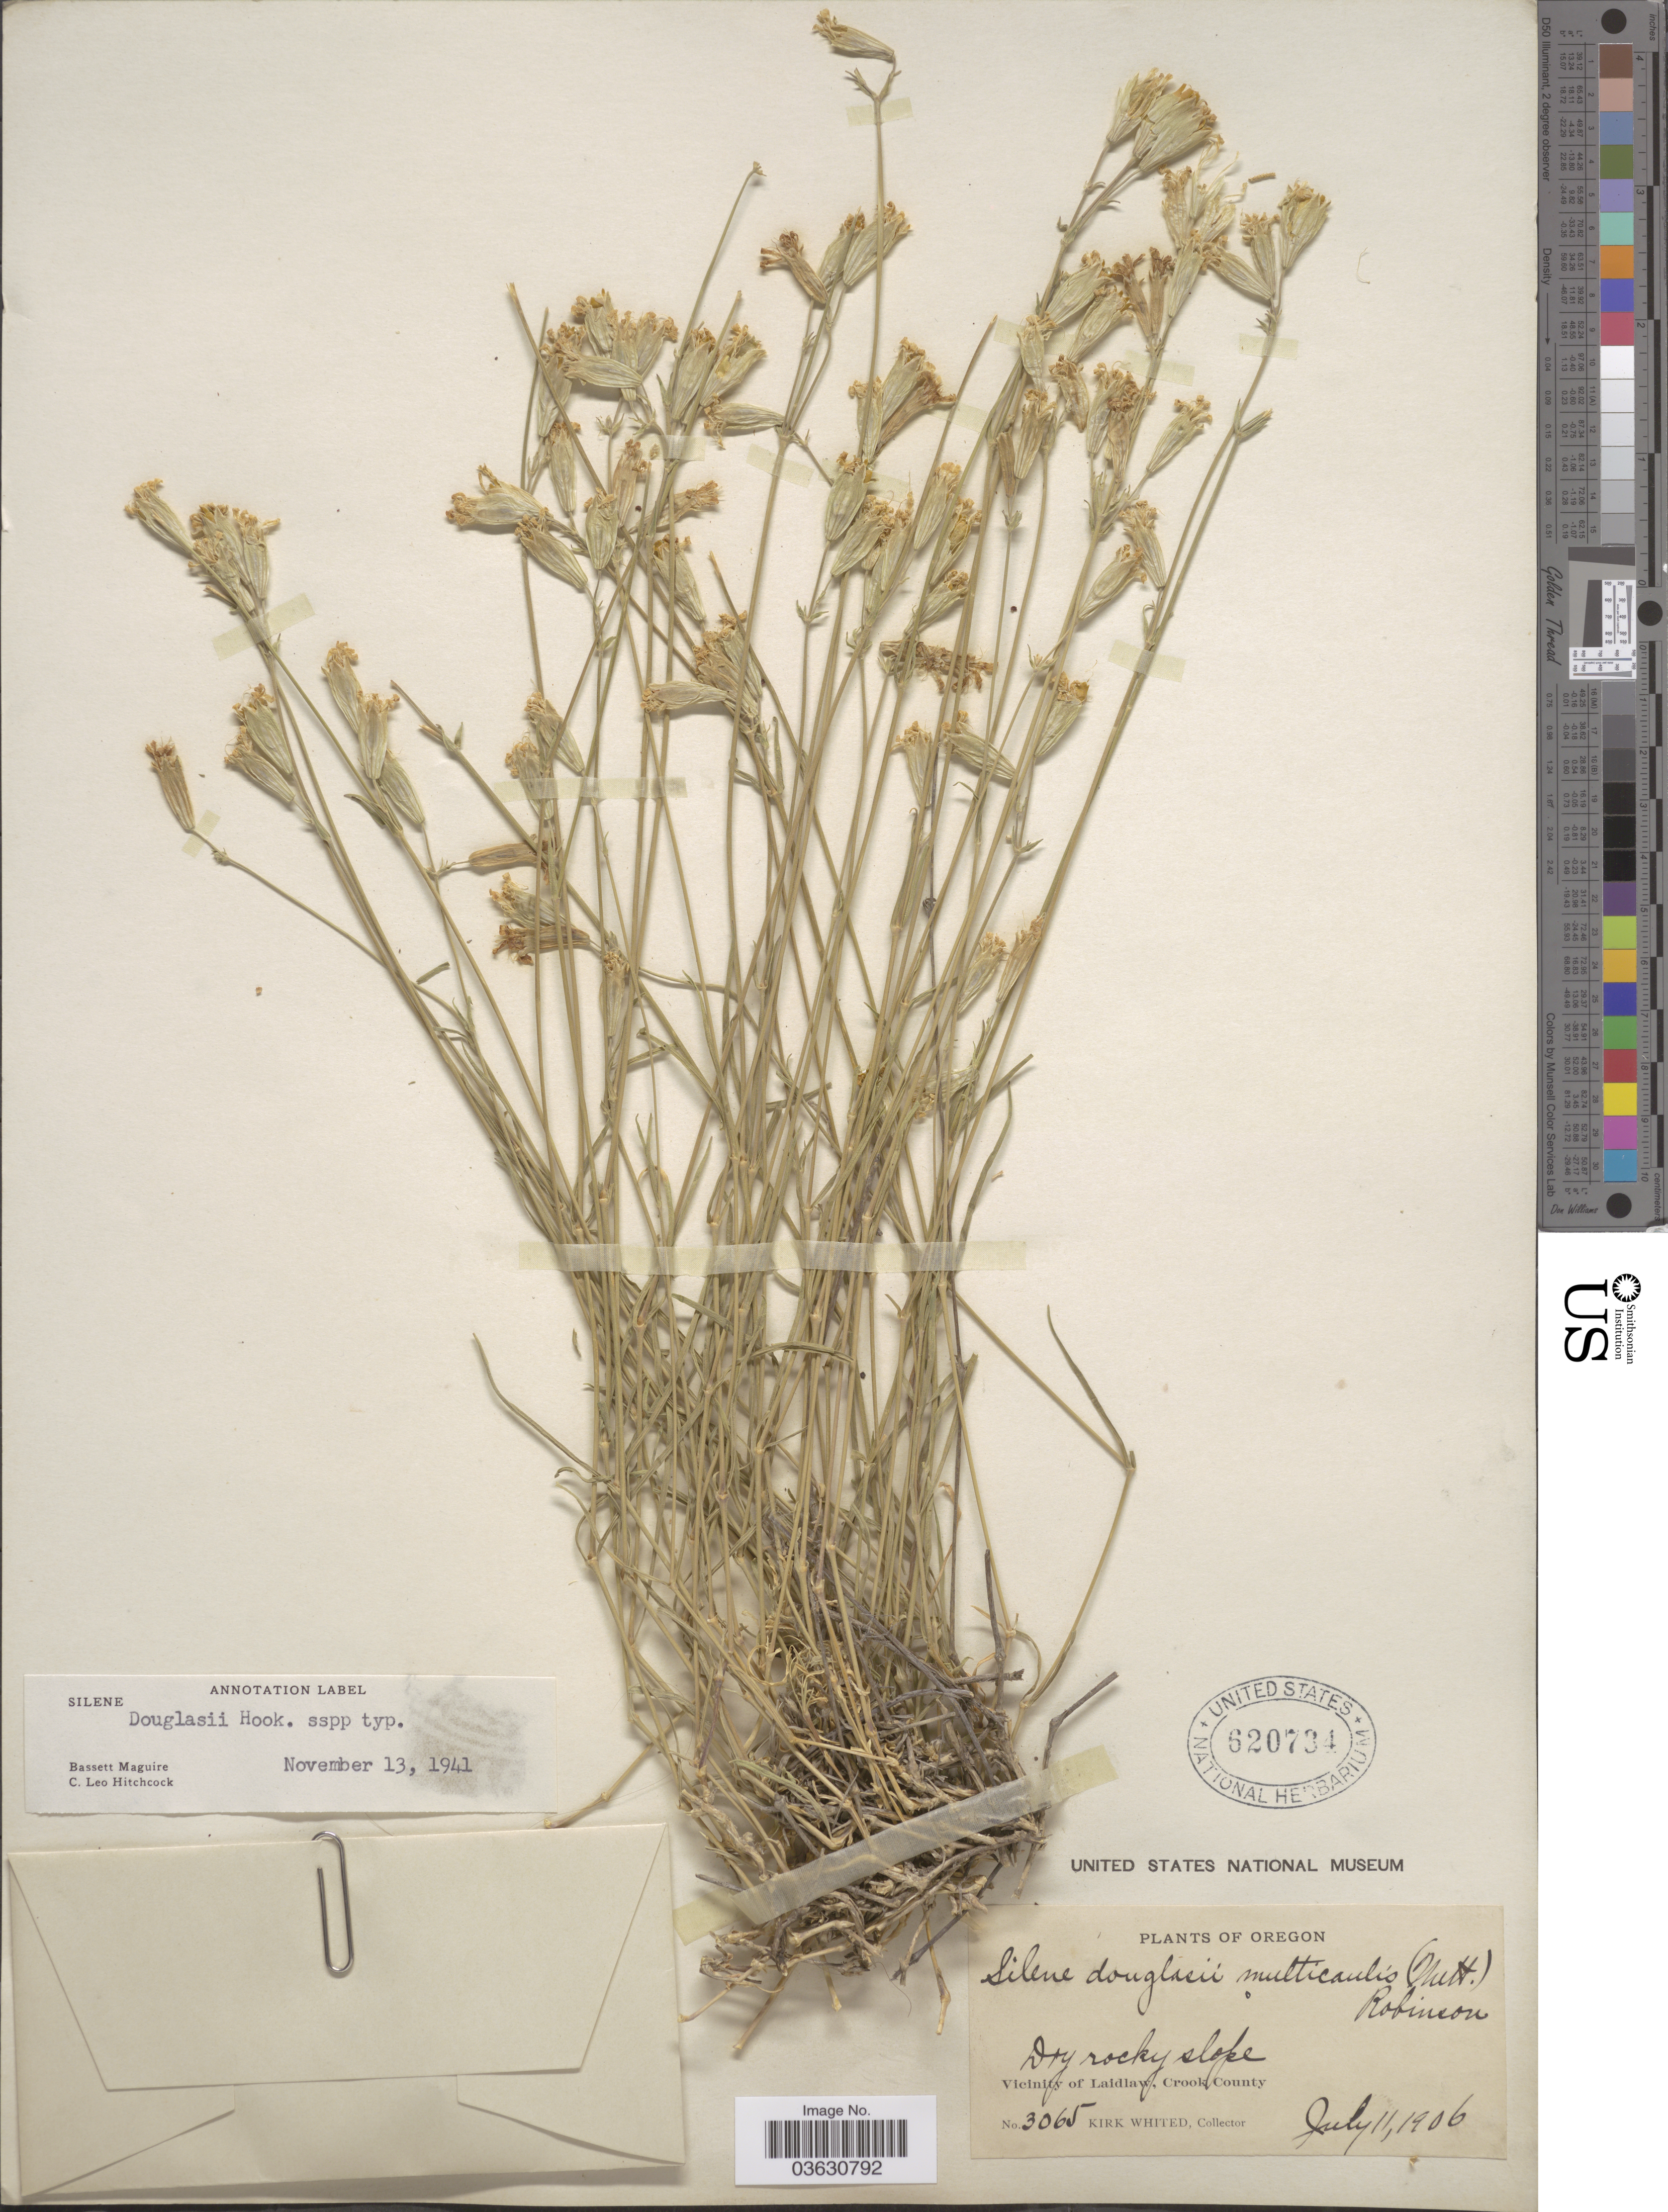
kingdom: Plantae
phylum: Tracheophyta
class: Magnoliopsida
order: Caryophyllales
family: Caryophyllaceae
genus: Silene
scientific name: Silene douglasii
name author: Hook.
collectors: K. Whited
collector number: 3065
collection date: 1906-07-11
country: United States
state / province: Oregon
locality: Dry rocky slope. Vicinity of Laidlaw, Crook County.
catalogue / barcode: US 620734